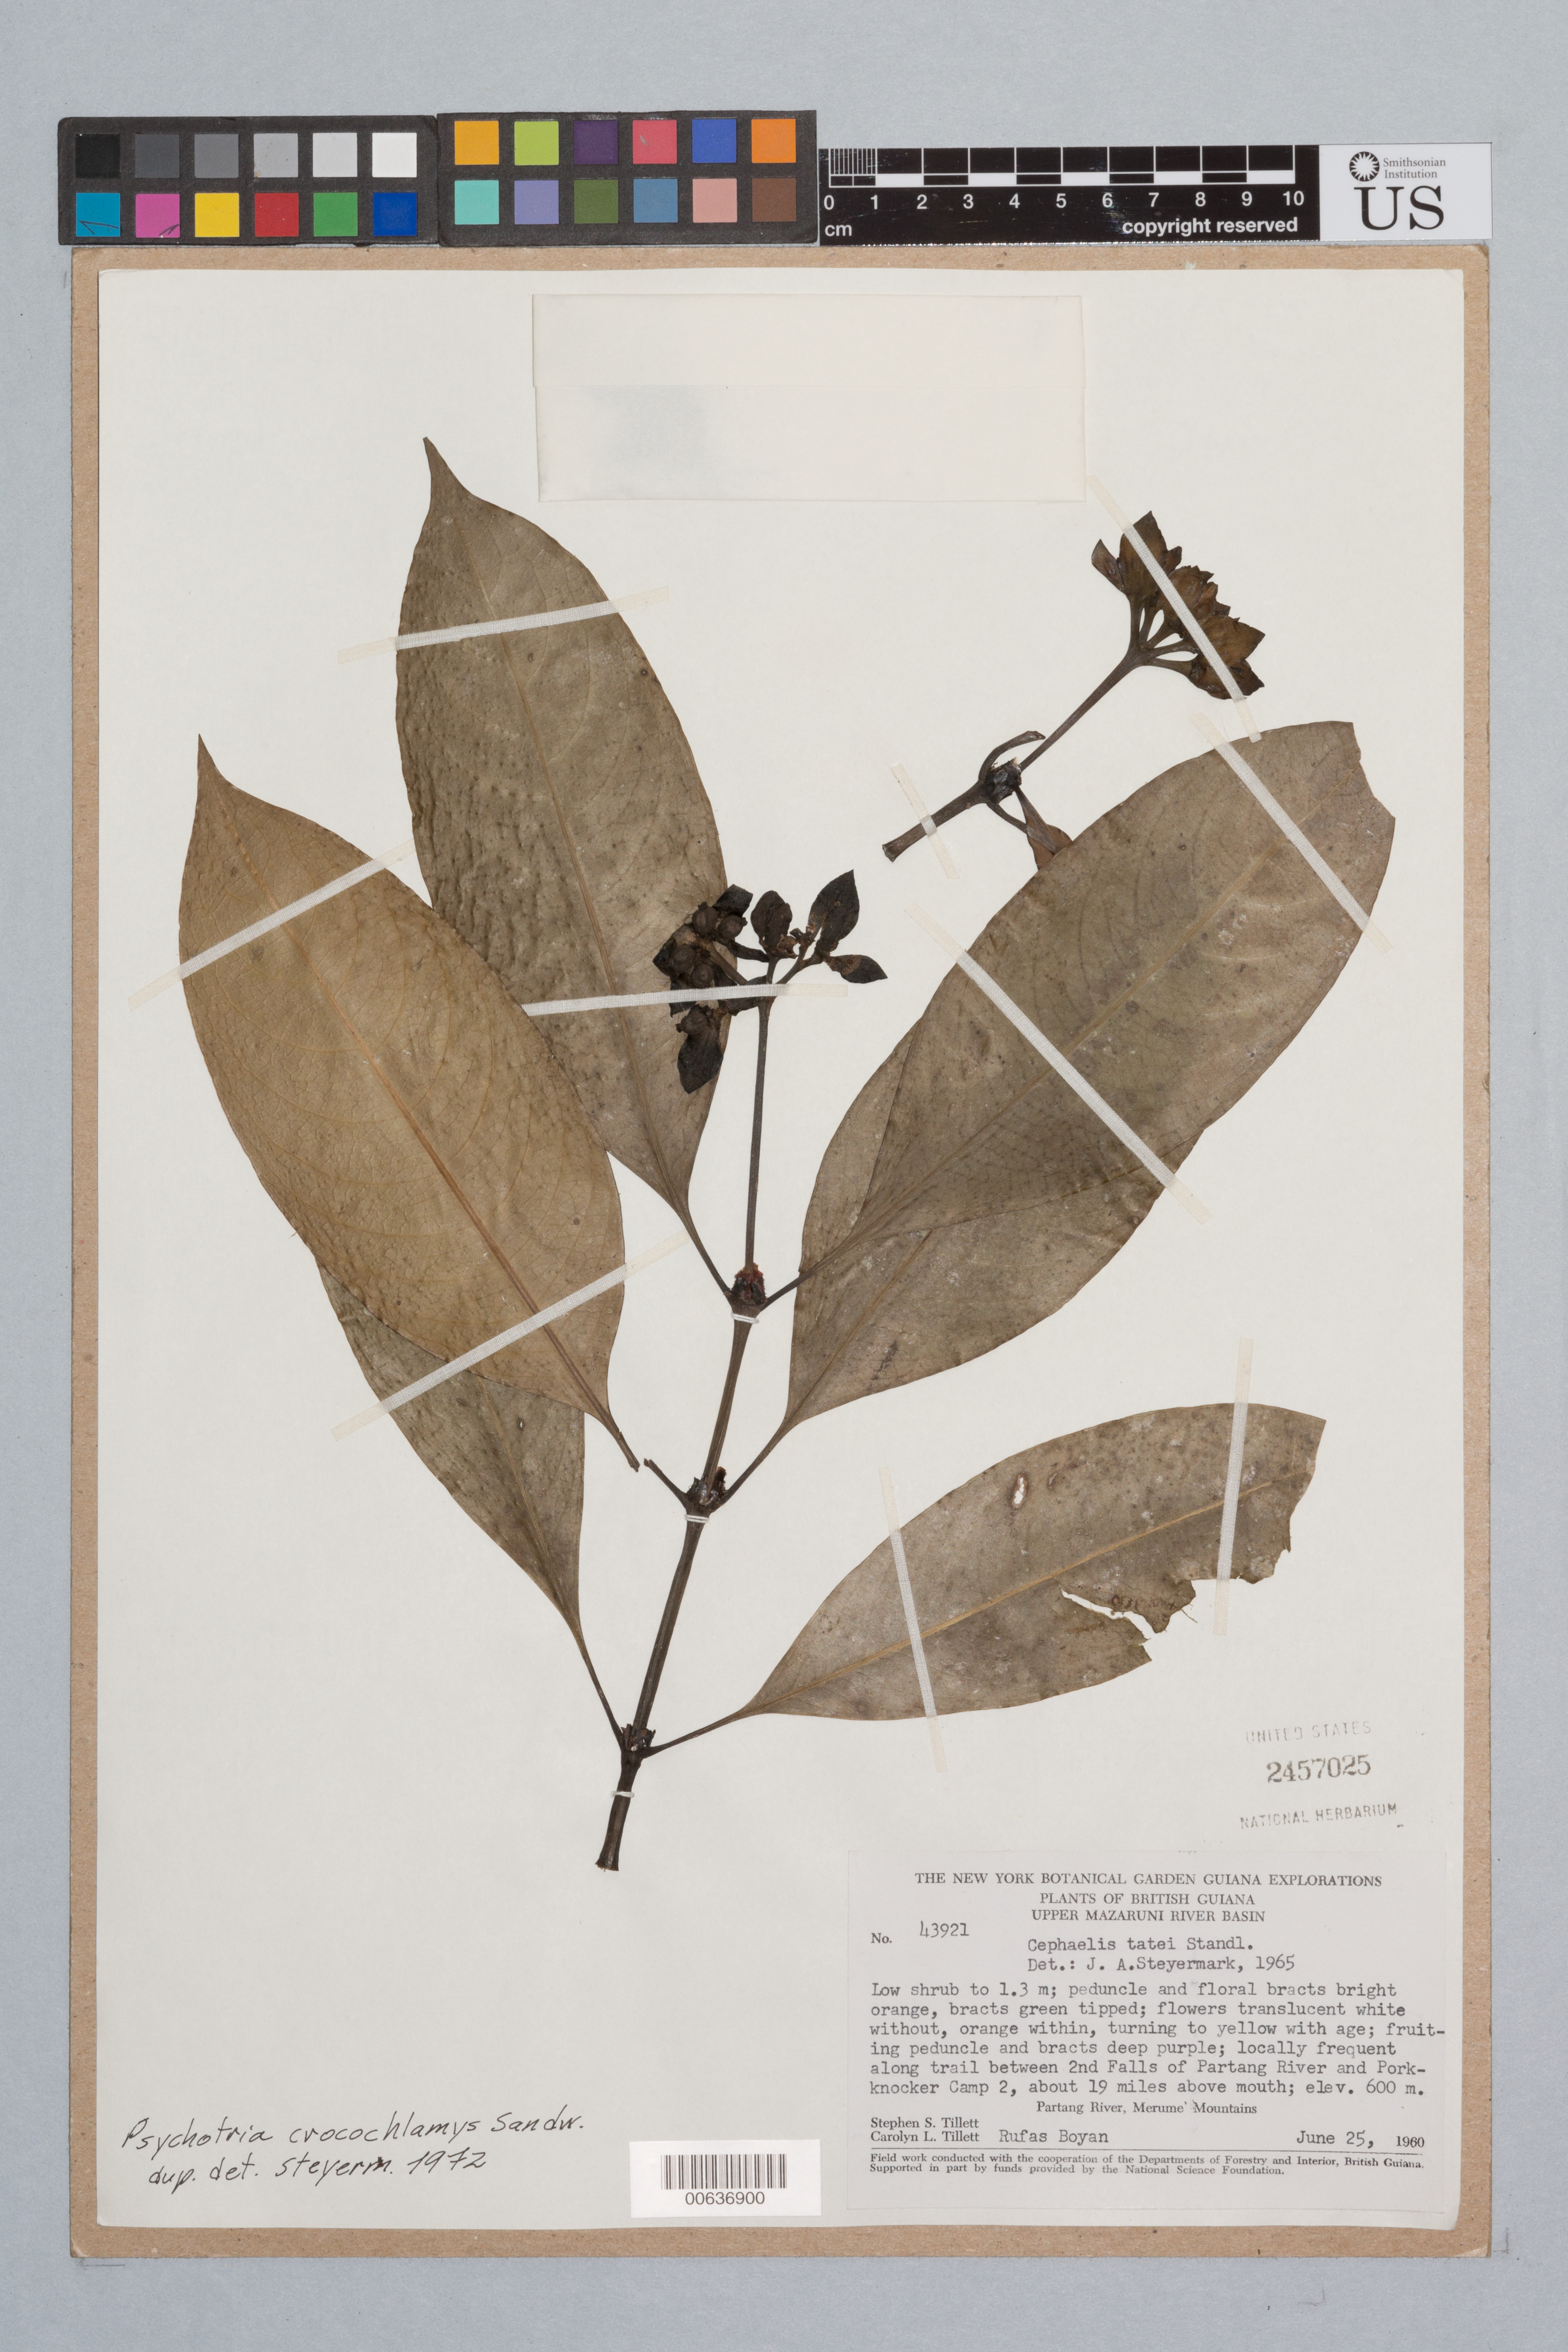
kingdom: Plantae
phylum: Tracheophyta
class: Magnoliopsida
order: Gentianales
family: Rubiaceae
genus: Palicourea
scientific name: Palicourea crocochlamys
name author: (Sandw.) Delprete & J.H. Kirkbr.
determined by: Kirkbride, J. H., Jr.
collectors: S. S. Tillett, C. L. Tillett & R. Boyan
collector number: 43921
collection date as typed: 25-Jun-60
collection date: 1960-06-25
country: Guyana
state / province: Cuyuni-Mazaruni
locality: Partang River, Porkknocker Camp 2, 19 mi. from mouth of river, Upper Mazaruni River basin; Merume Mountains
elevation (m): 600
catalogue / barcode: US 2457025